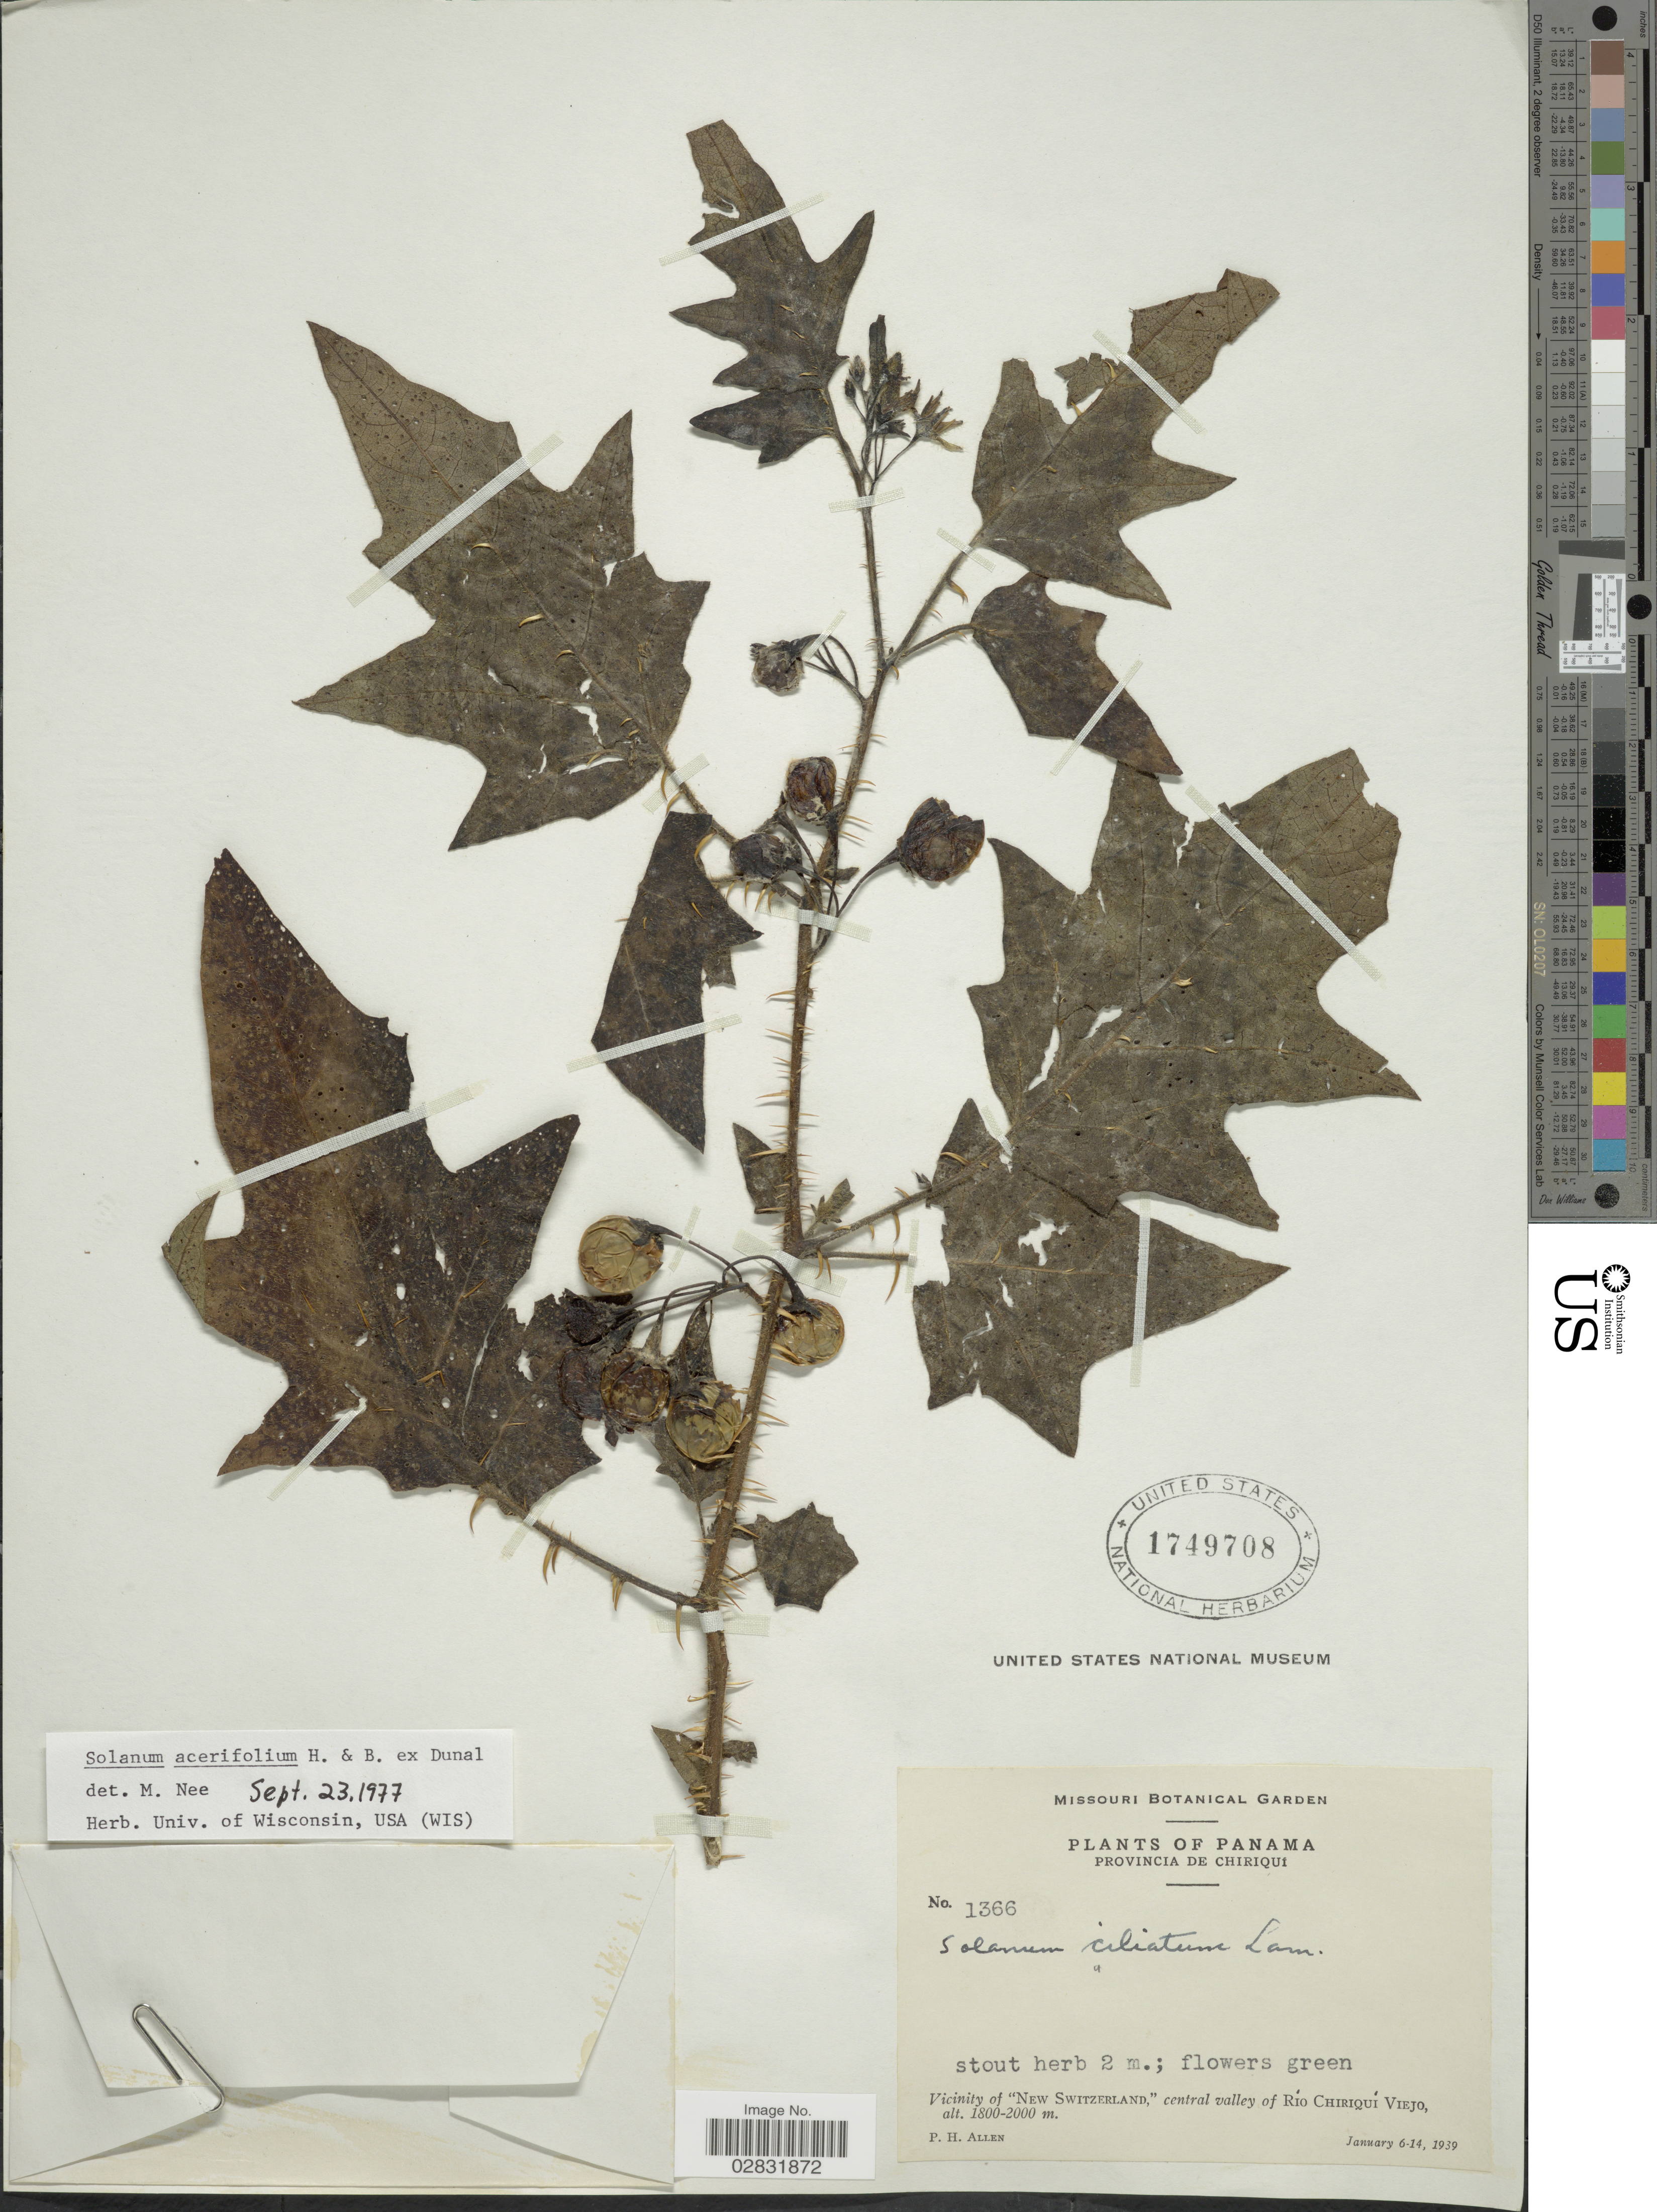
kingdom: Plantae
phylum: Tracheophyta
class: Magnoliopsida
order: Solanales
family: Solanaceae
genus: Solanum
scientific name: Solanum acerifolium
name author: Humb. & Bonpl. ex Dunal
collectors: P. H. Allen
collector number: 1366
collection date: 1939-01-06/1939-01-14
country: Panama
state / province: Chiriqui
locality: Vicinity of "New Switzerland," central valley of Río Chiriquí Viejo.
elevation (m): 1800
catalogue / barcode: US 1749708